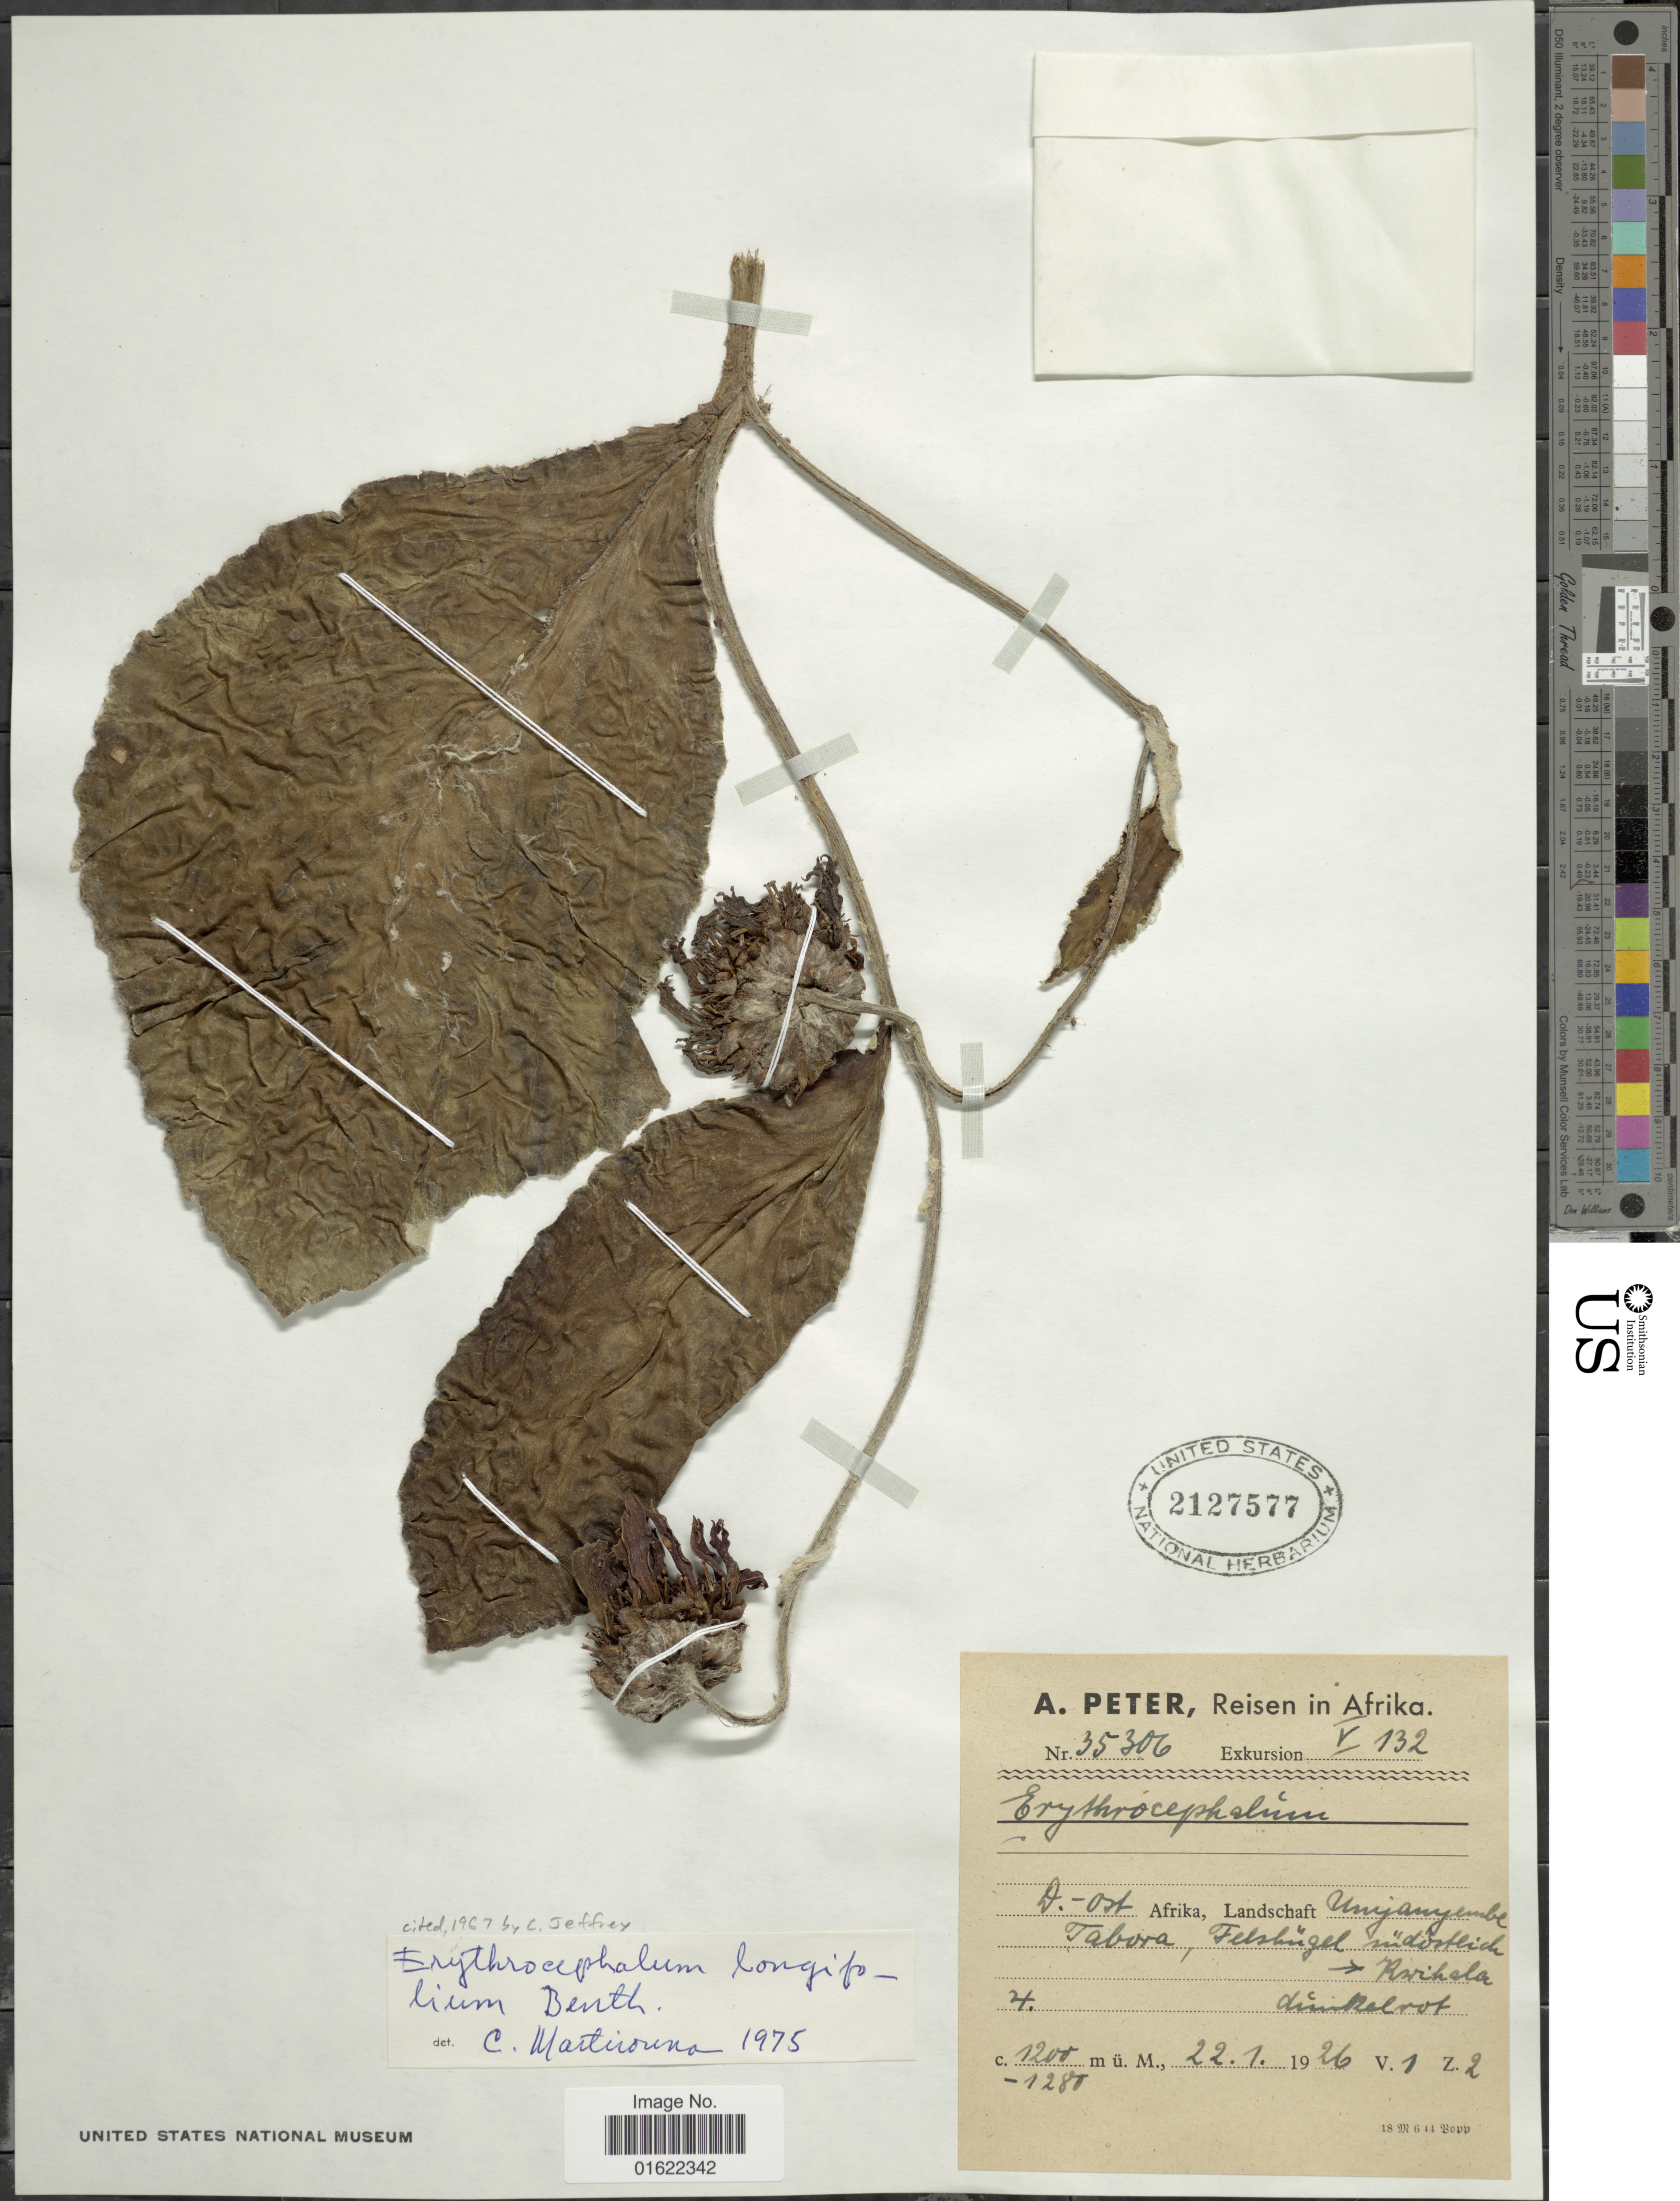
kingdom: Plantae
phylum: Tracheophyta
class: Magnoliopsida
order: Asterales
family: Asteraceae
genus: Erythrocephalum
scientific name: Erythrocephalum longifolium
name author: Benth. ex Oliv.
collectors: A. Peter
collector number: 35306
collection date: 1926-01-22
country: Tanzania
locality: Unyanyembe, Tabora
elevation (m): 1200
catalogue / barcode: US 2127577